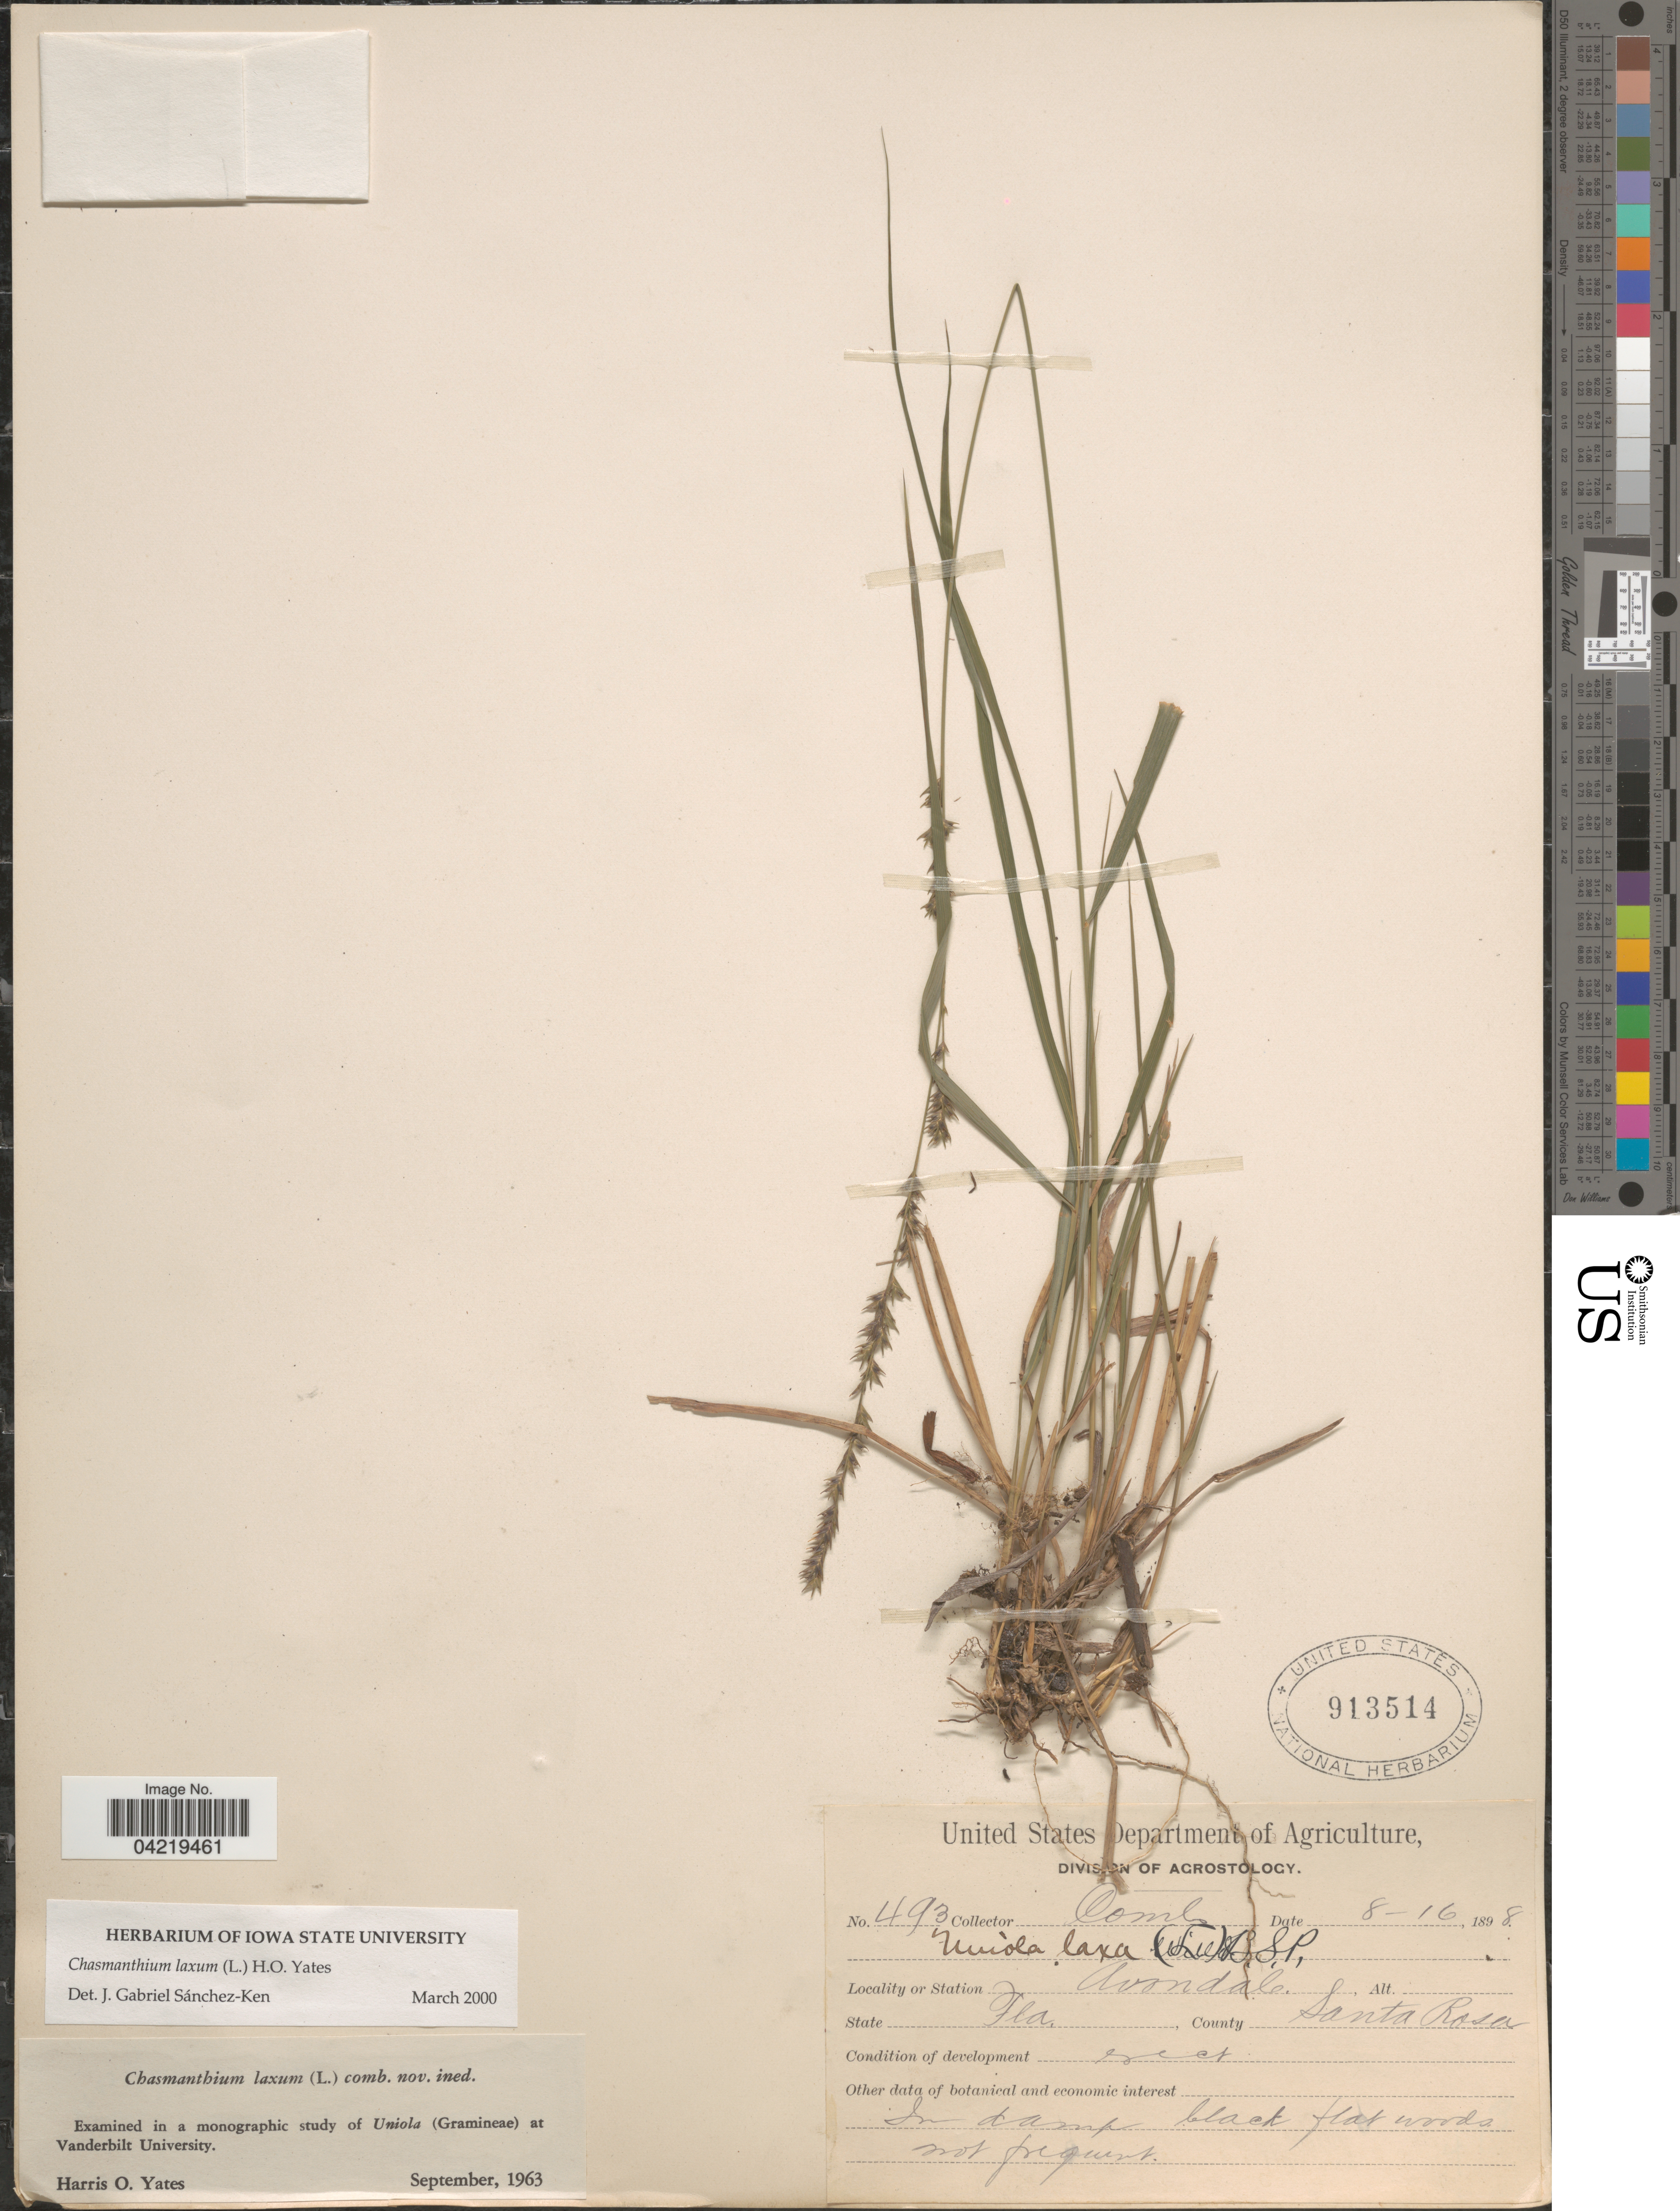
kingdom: Plantae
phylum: Tracheophyta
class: Liliopsida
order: Poales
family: Poaceae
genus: Chasmanthium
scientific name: Chasmanthium laxum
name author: (L.) H.O. Yates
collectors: -. Combs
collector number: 493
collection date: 1898-08-16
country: United States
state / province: Florida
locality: Avondale. County Santa Rosa.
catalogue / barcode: US 913514